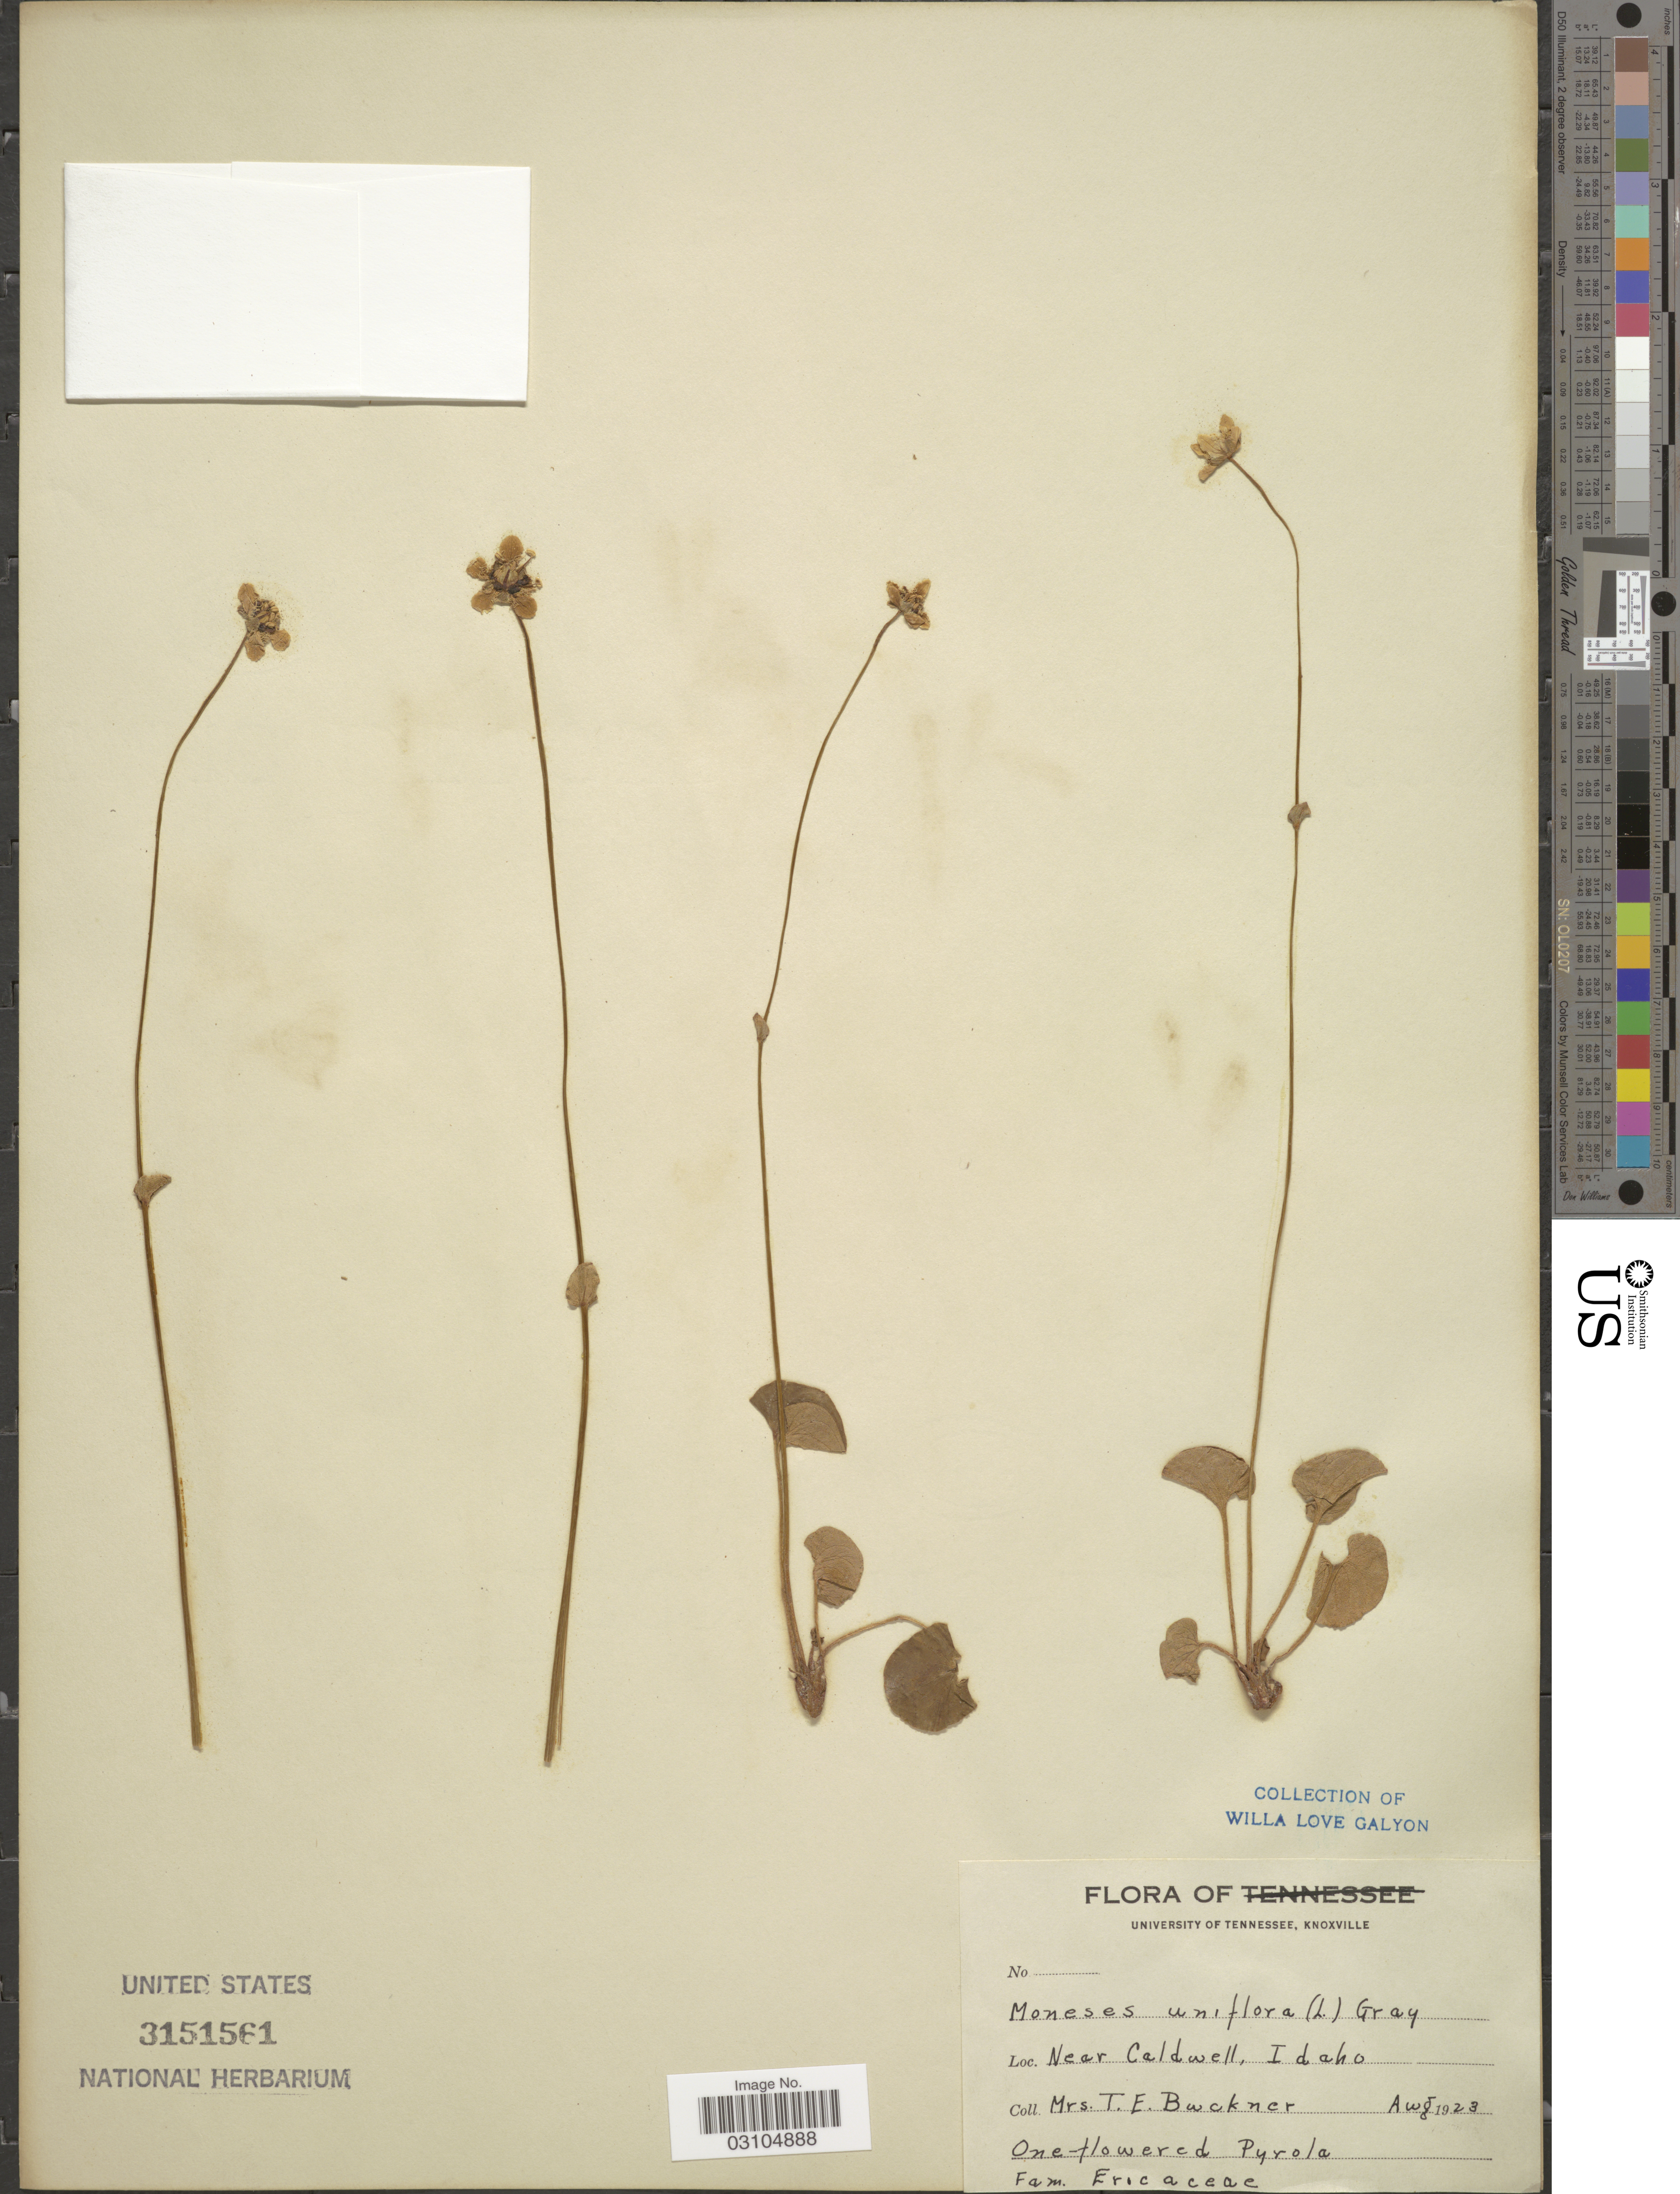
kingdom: Plantae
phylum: Tracheophyta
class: Magnoliopsida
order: Ericales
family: Ericaceae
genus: Moneses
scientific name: Moneses uniflora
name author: (L.) A. Gray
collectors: T. Buckner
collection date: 1923-08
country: United States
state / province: Idaho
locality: Near Caldwell, Idaho.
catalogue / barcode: US 3151561